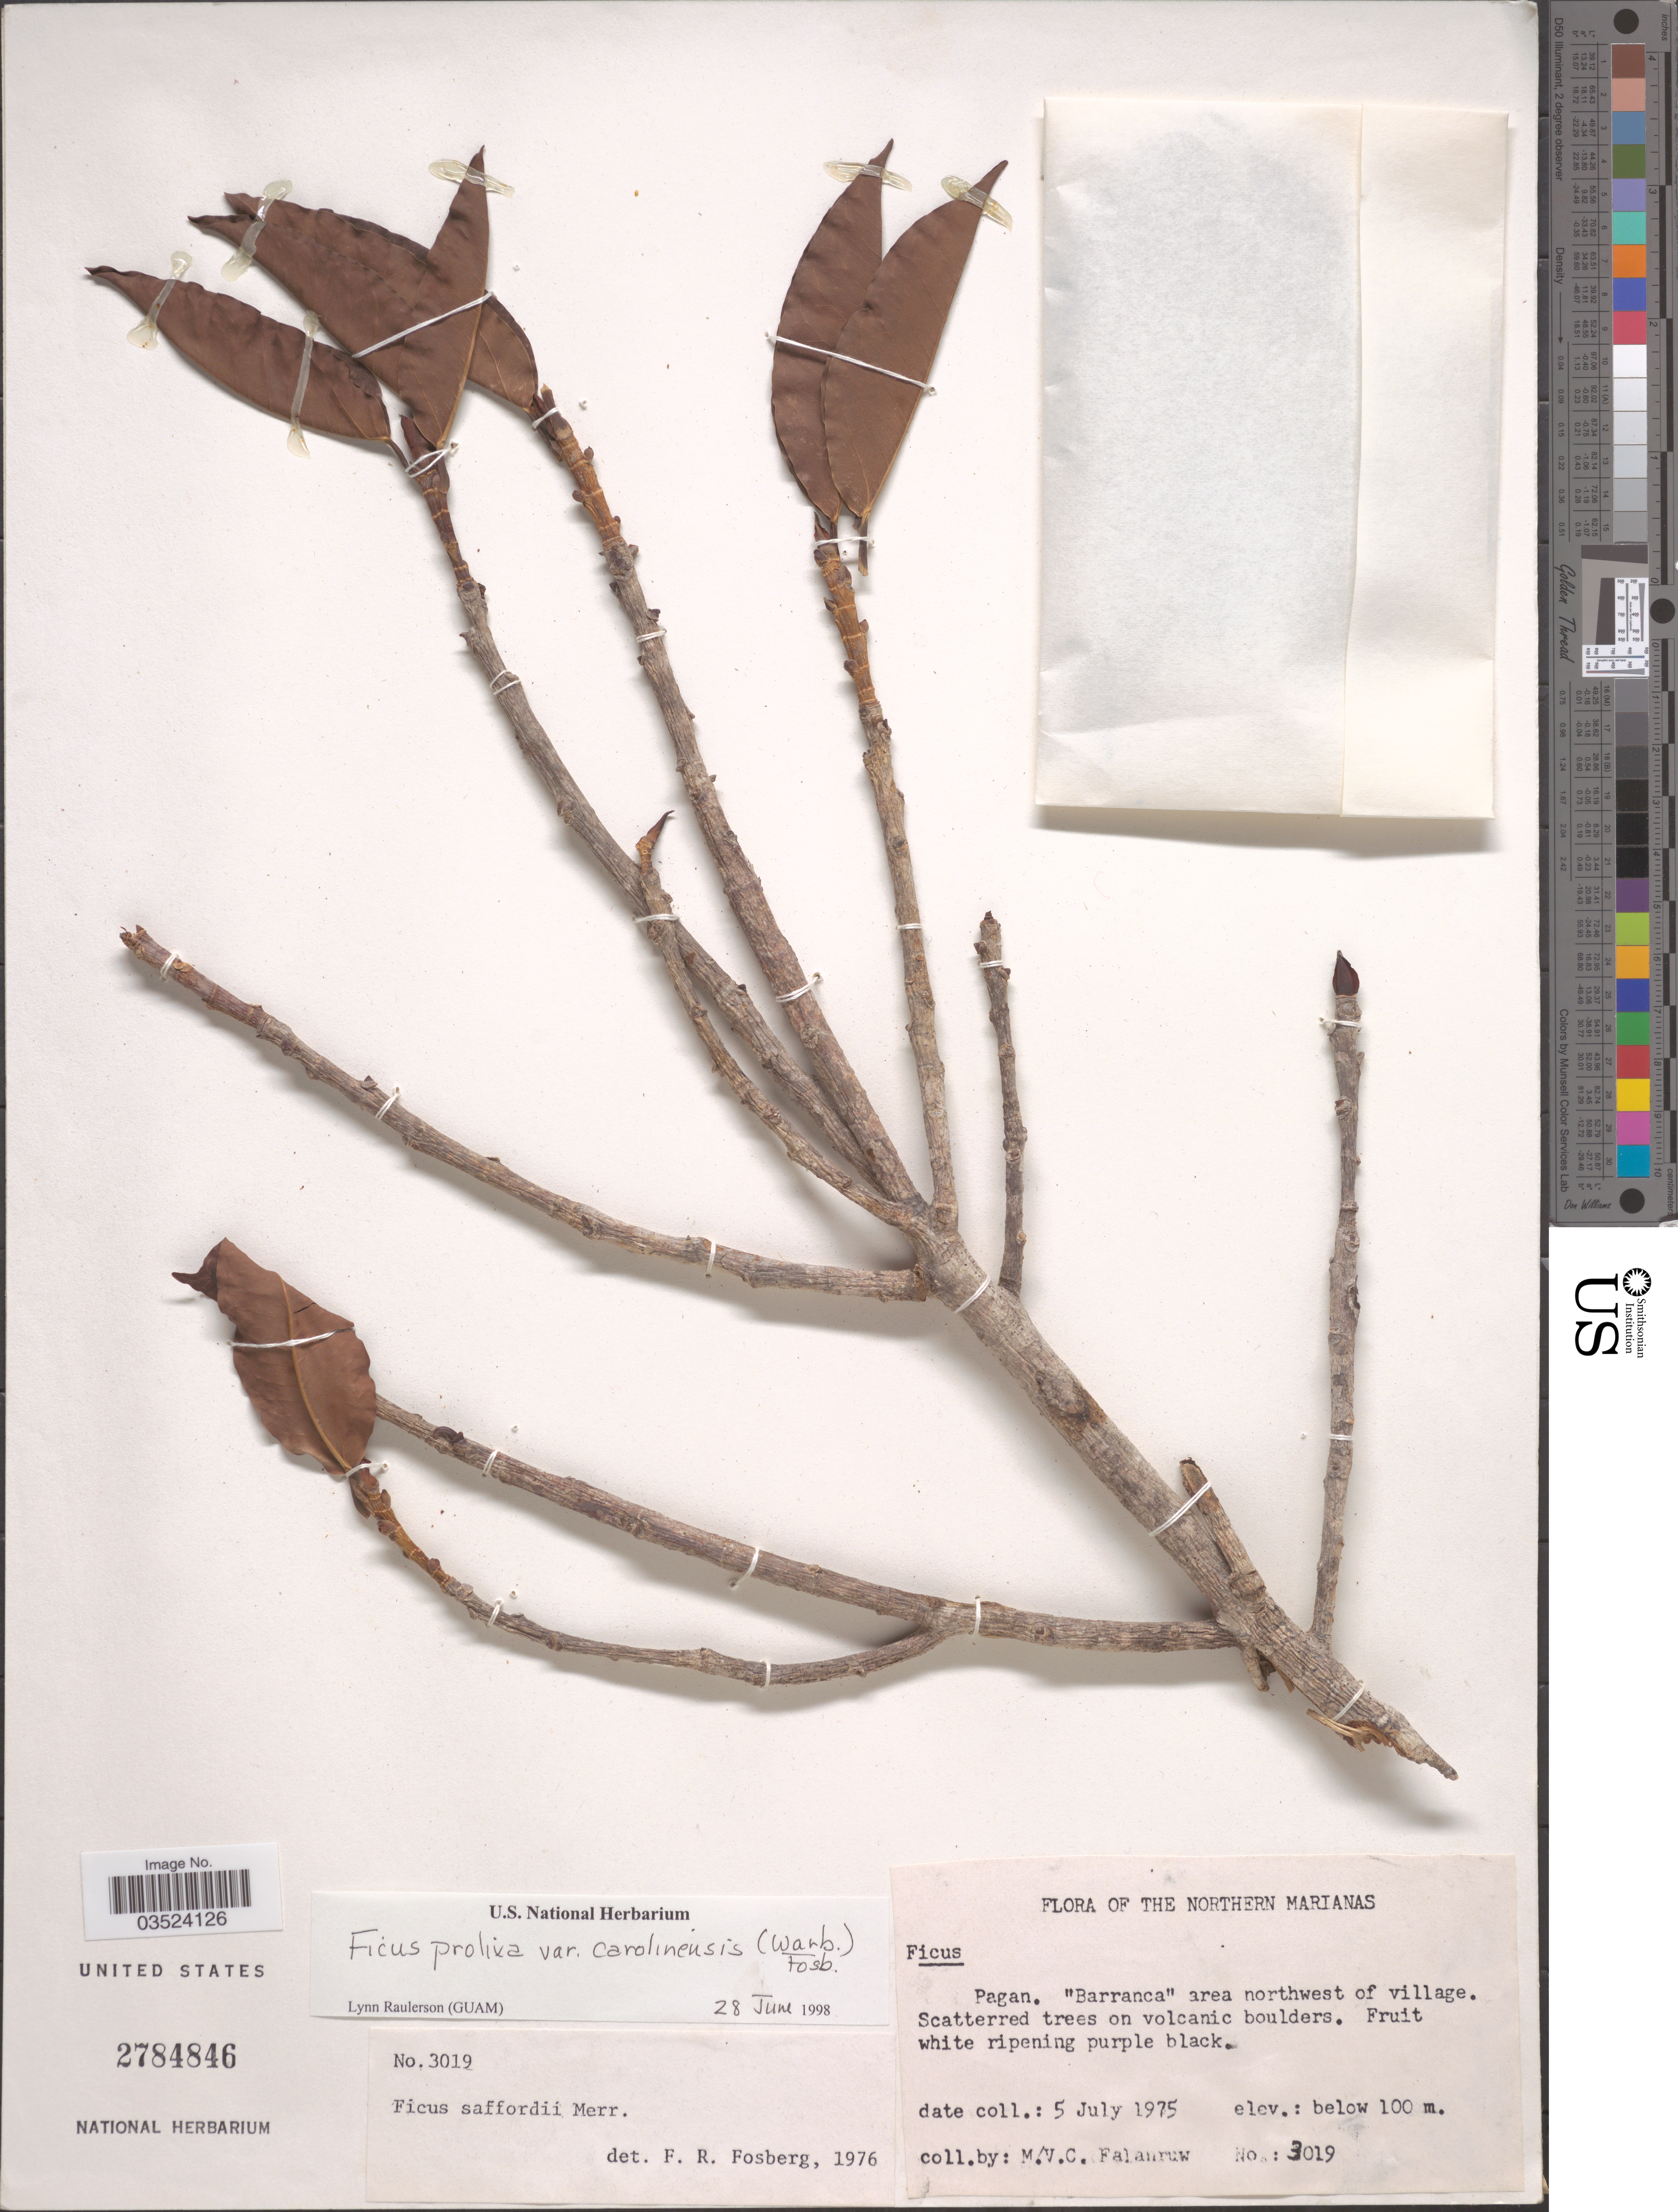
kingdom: Plantae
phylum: Tracheophyta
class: Magnoliopsida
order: Rosales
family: Moraceae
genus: Ficus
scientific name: Ficus prolixa var. carolinensis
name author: (Warb.) Fosberg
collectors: M. V. Falanruw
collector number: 3019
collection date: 1975-07-05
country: Northern Mariana Islands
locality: Pagan. "Barranca" area northwest of village.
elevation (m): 100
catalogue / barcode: US 2784846